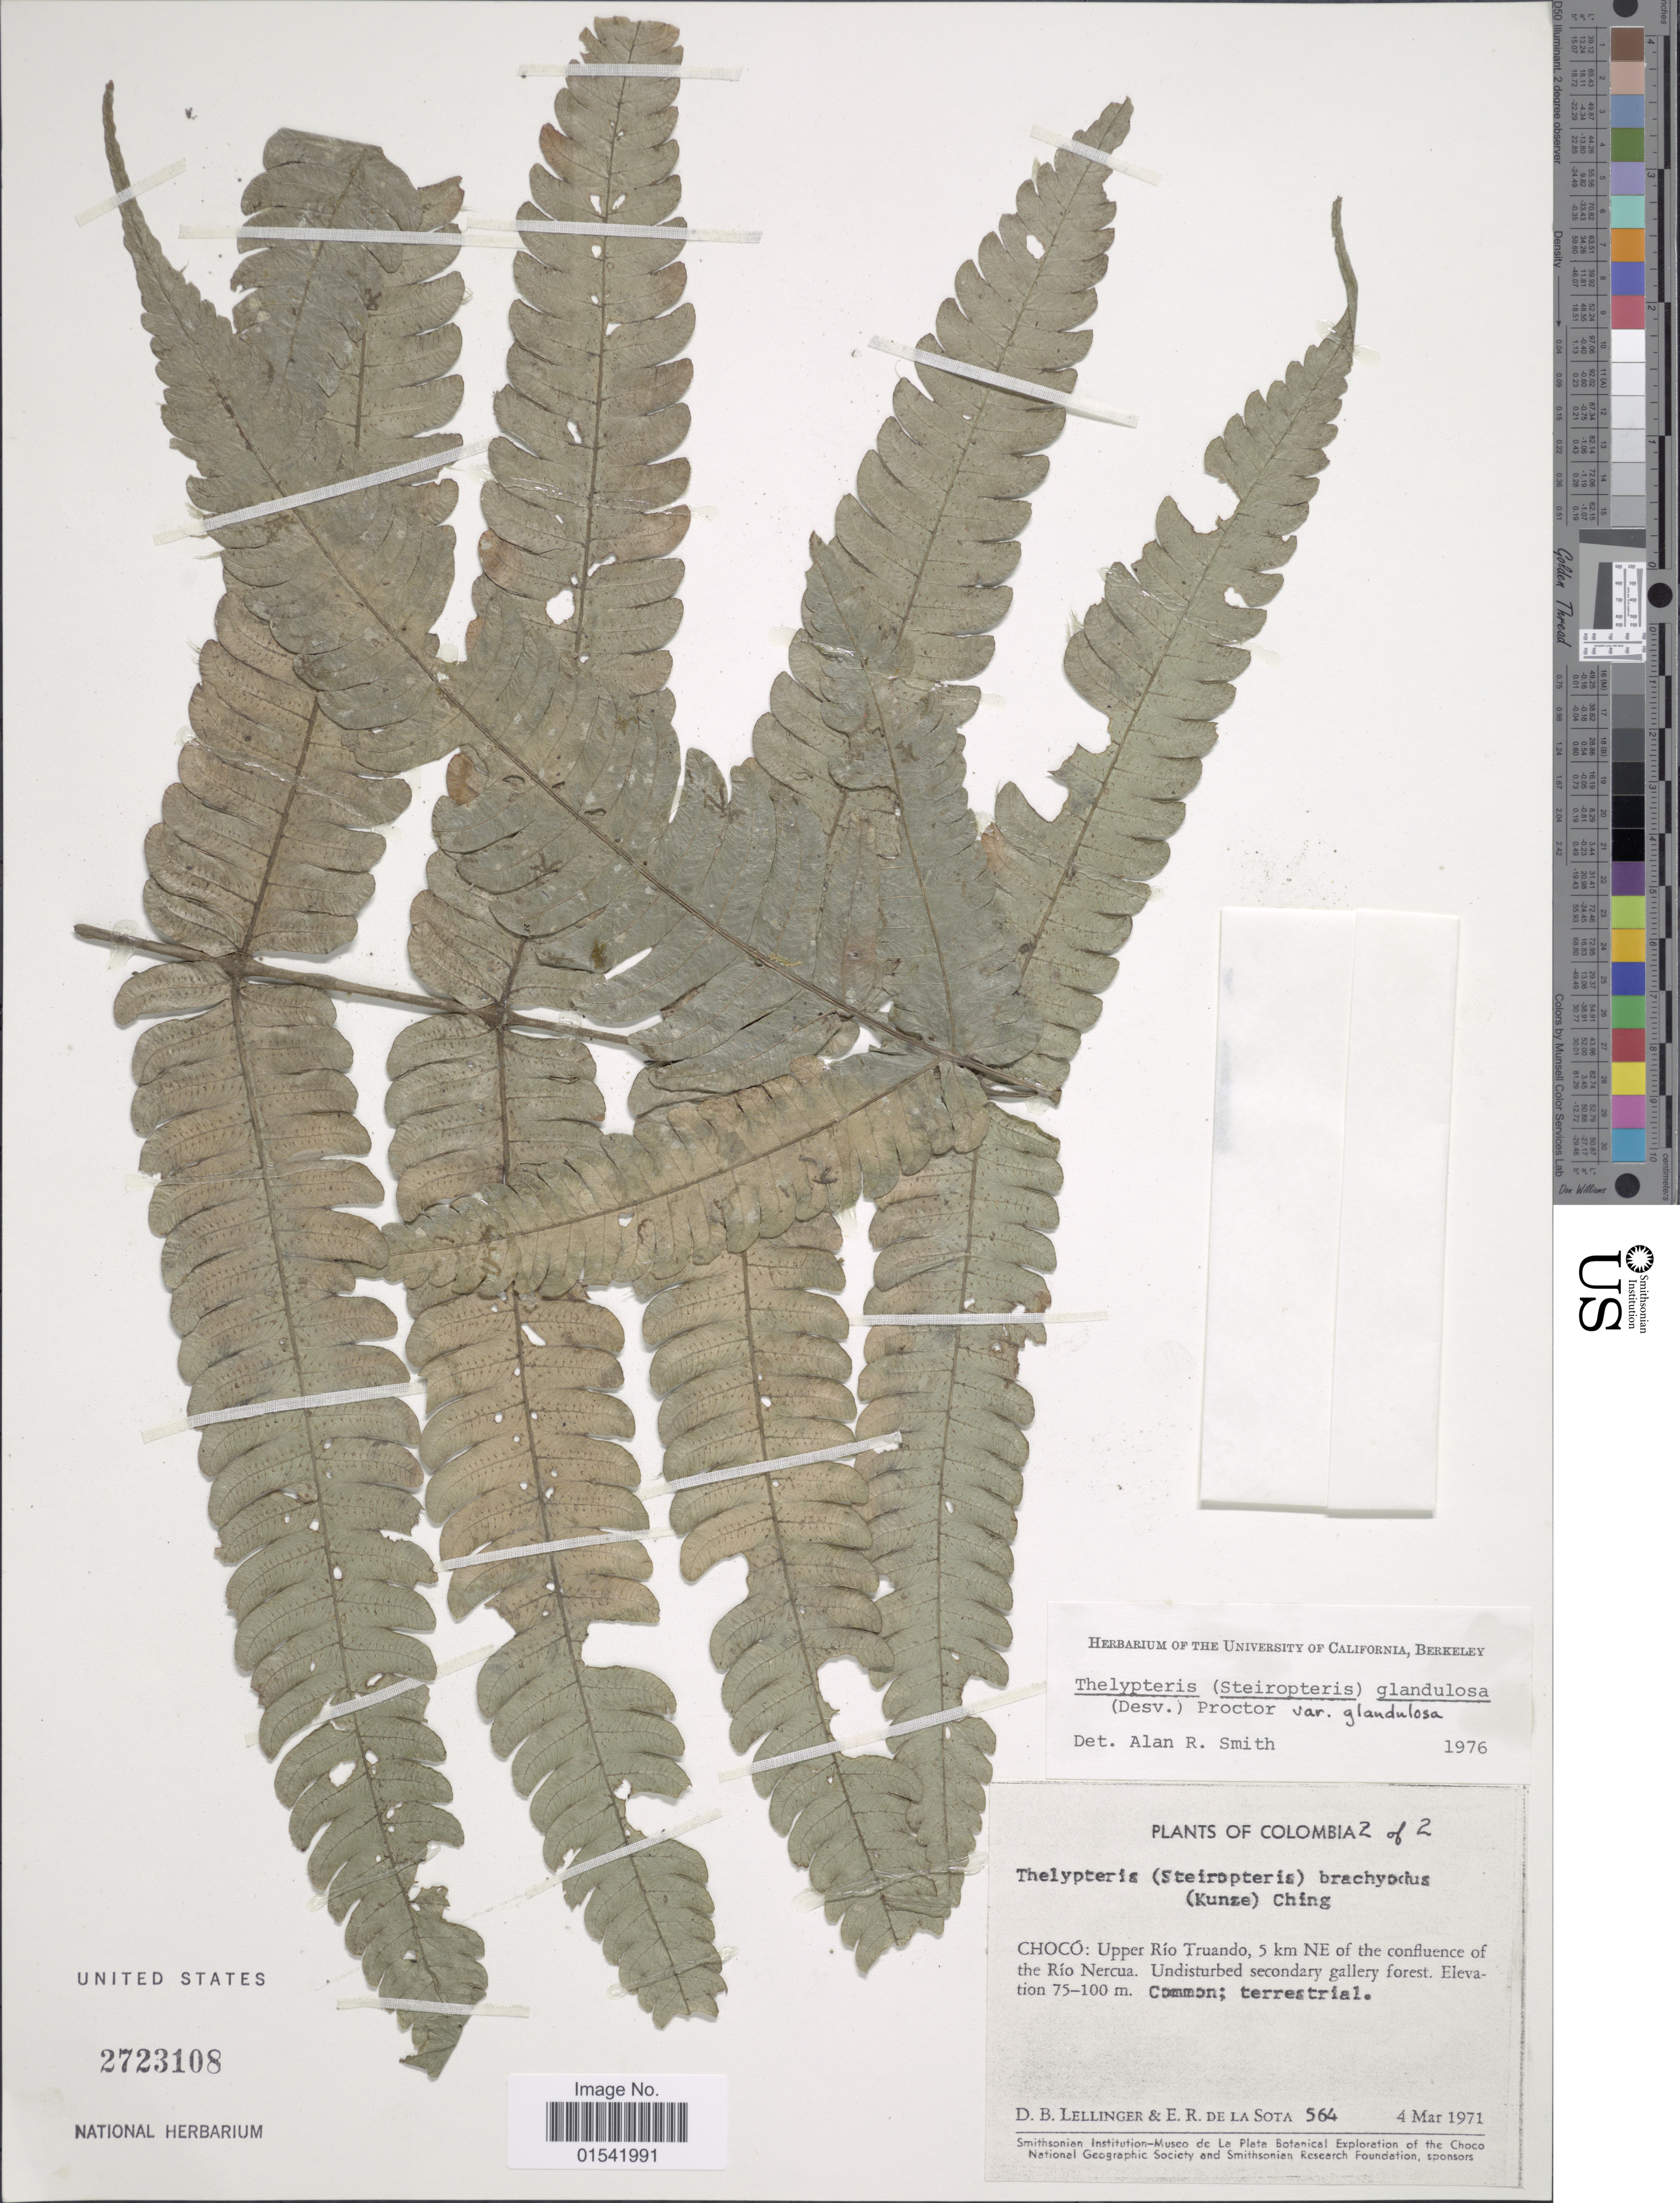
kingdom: Plantae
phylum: Tracheophyta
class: Polypodiopsida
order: Polypodiales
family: Thelypteridaceae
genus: Steiropteris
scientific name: Steiropteris glandulosa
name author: (Hook. f.) Pic. Serm.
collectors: D. B. Lellinger & E. R. de la Sota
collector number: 564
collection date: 1971-03-04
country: Colombia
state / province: Chocó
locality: Upper Río Truando, 5 km NE of the confluence of the Río Nercua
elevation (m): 75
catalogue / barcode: US 2723108